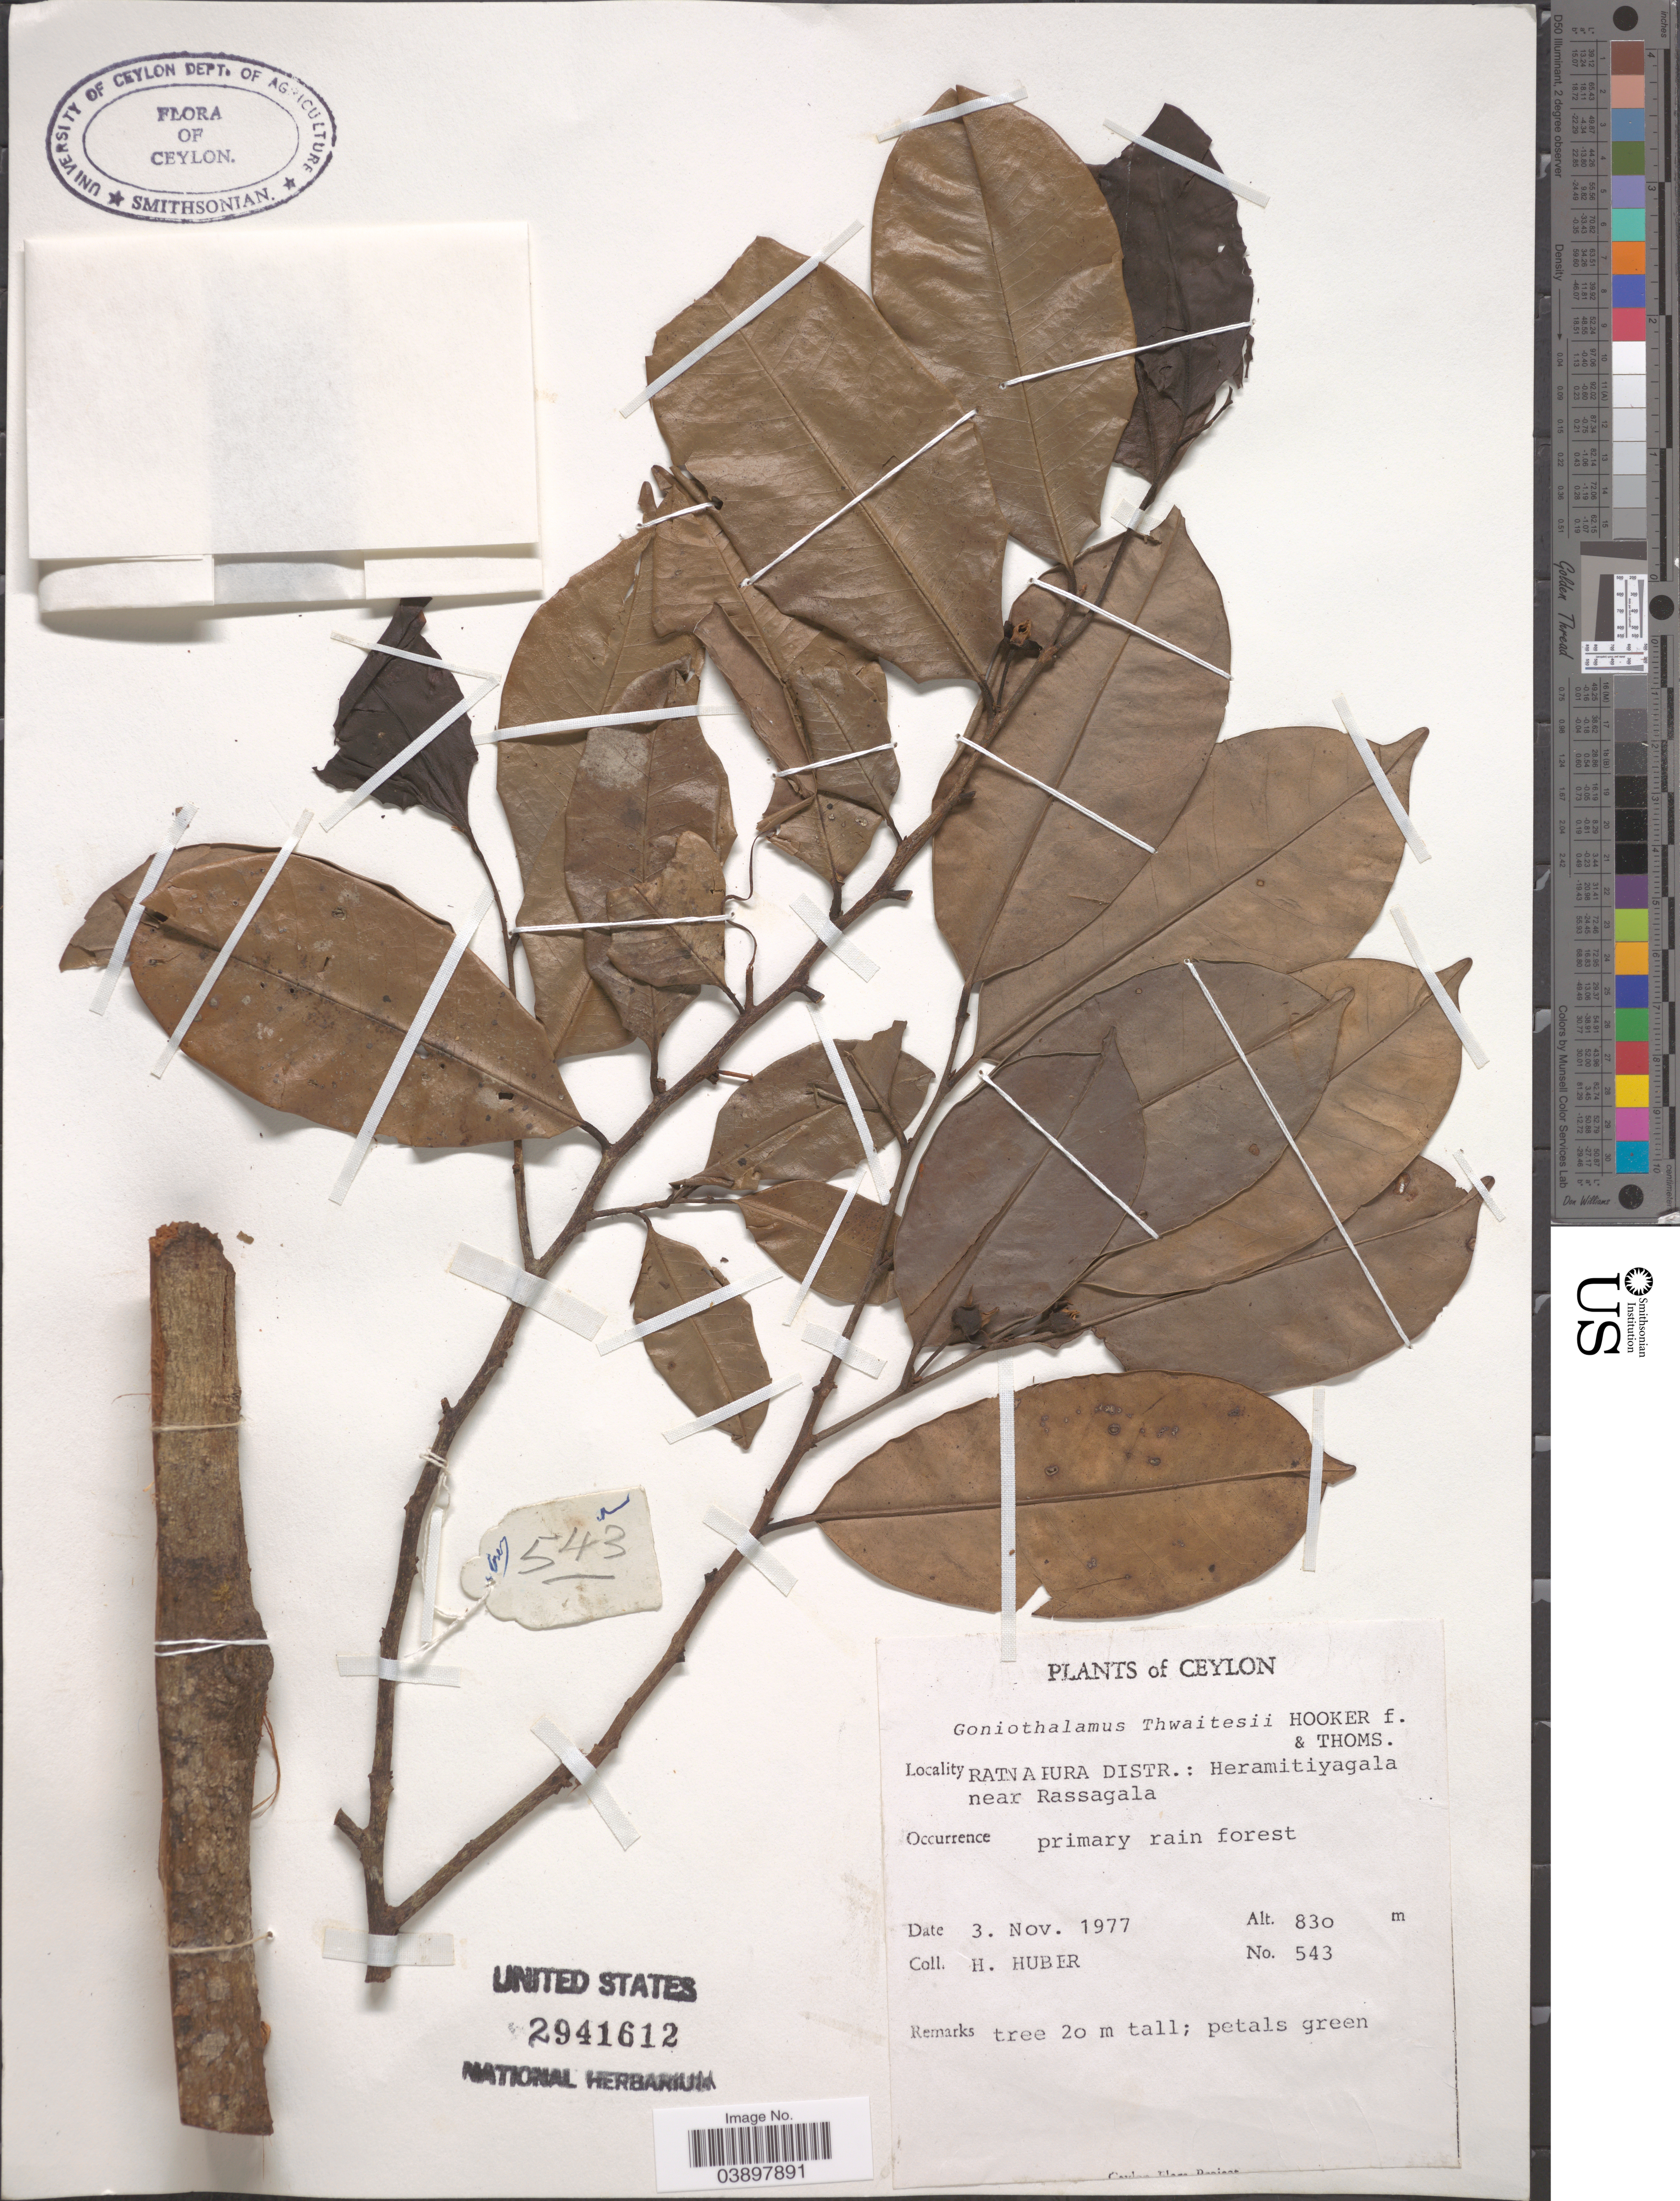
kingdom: Plantae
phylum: Tracheophyta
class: Magnoliopsida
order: Magnoliales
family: Annonaceae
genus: Goniothalamus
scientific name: Goniothalamus thwaitesii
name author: Hook. f. & Thomson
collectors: H. Huber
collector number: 543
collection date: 1977-11-03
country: Sri Lanka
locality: Ceylon. Ratnapura Distr.: Heramitiyagala near Rassagala.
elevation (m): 830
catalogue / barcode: US 2941612